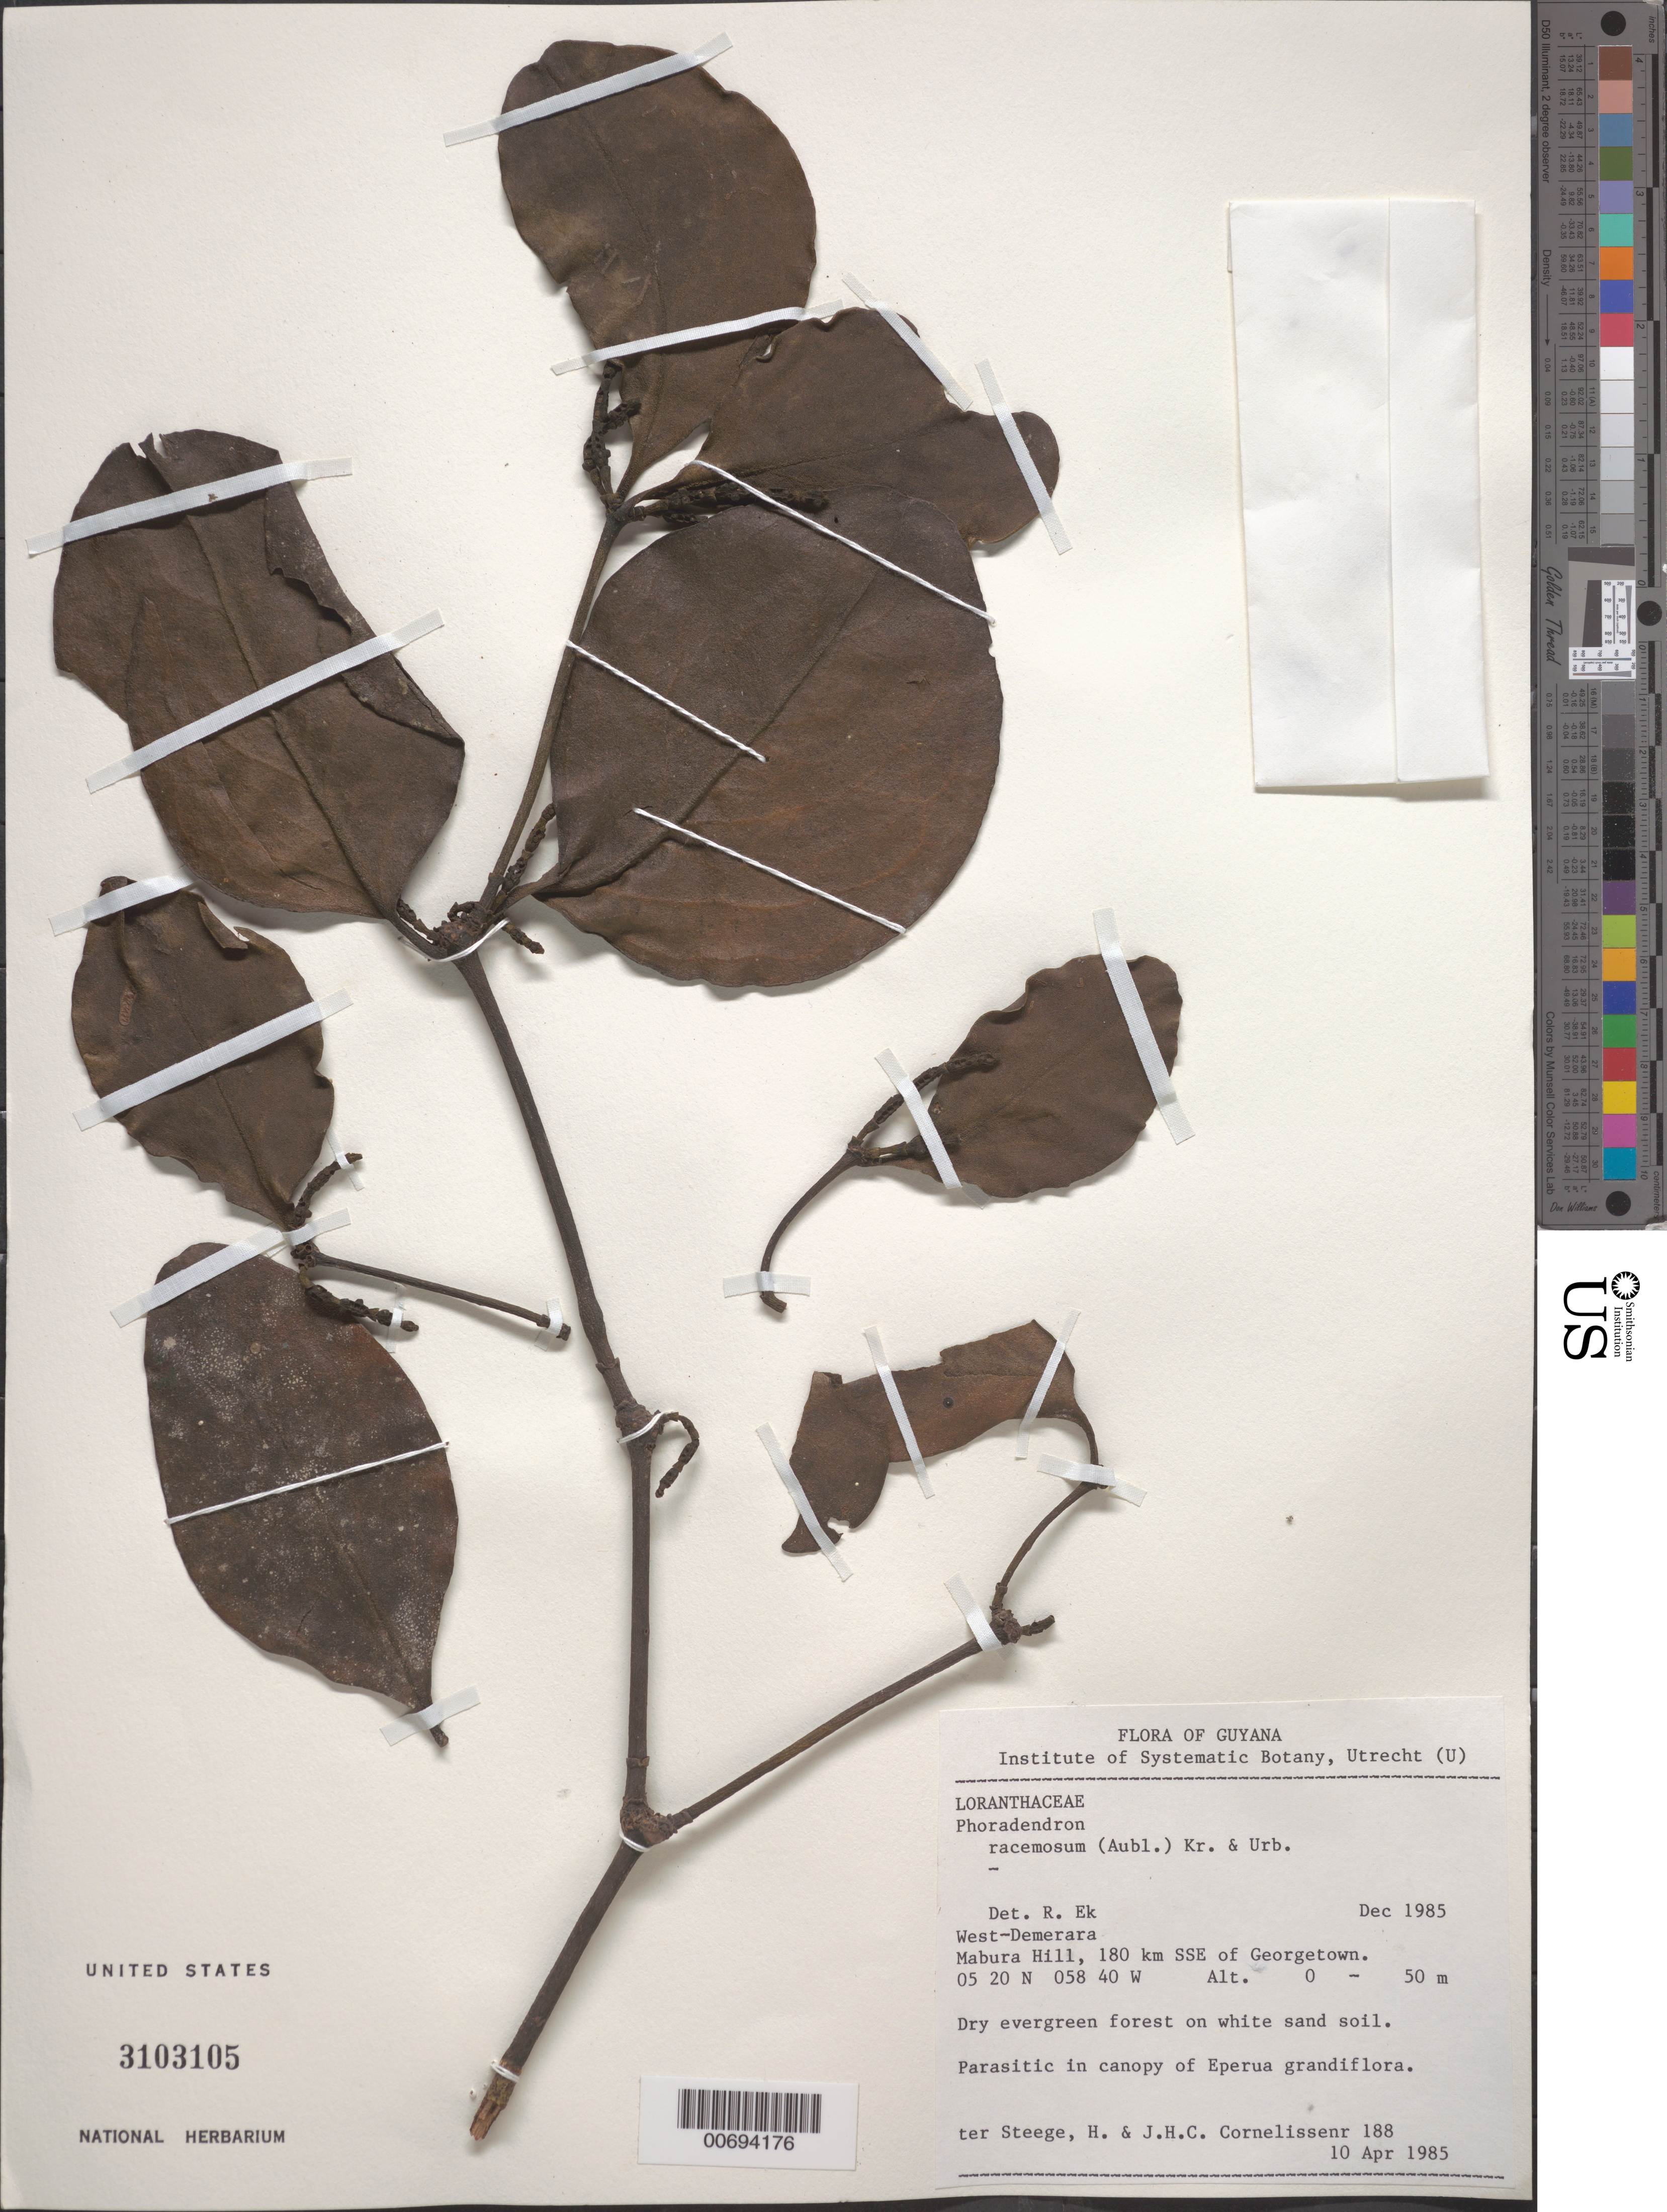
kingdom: Plantae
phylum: Tracheophyta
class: Magnoliopsida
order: Santalales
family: Viscaceae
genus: Phoradendron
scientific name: Phoradendron racemosum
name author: (Aubl.) Krug & Urb.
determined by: Ek, R.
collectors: H. ter Steege & J. Cornelissenr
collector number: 188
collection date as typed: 10-Apr-85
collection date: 1985-04-10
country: Guyana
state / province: U. Demerara-Berbice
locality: Mabura Hill, 180 km SSE of Georgetown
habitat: Dry evergreen forest on white sand soil.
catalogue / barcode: US 3103105